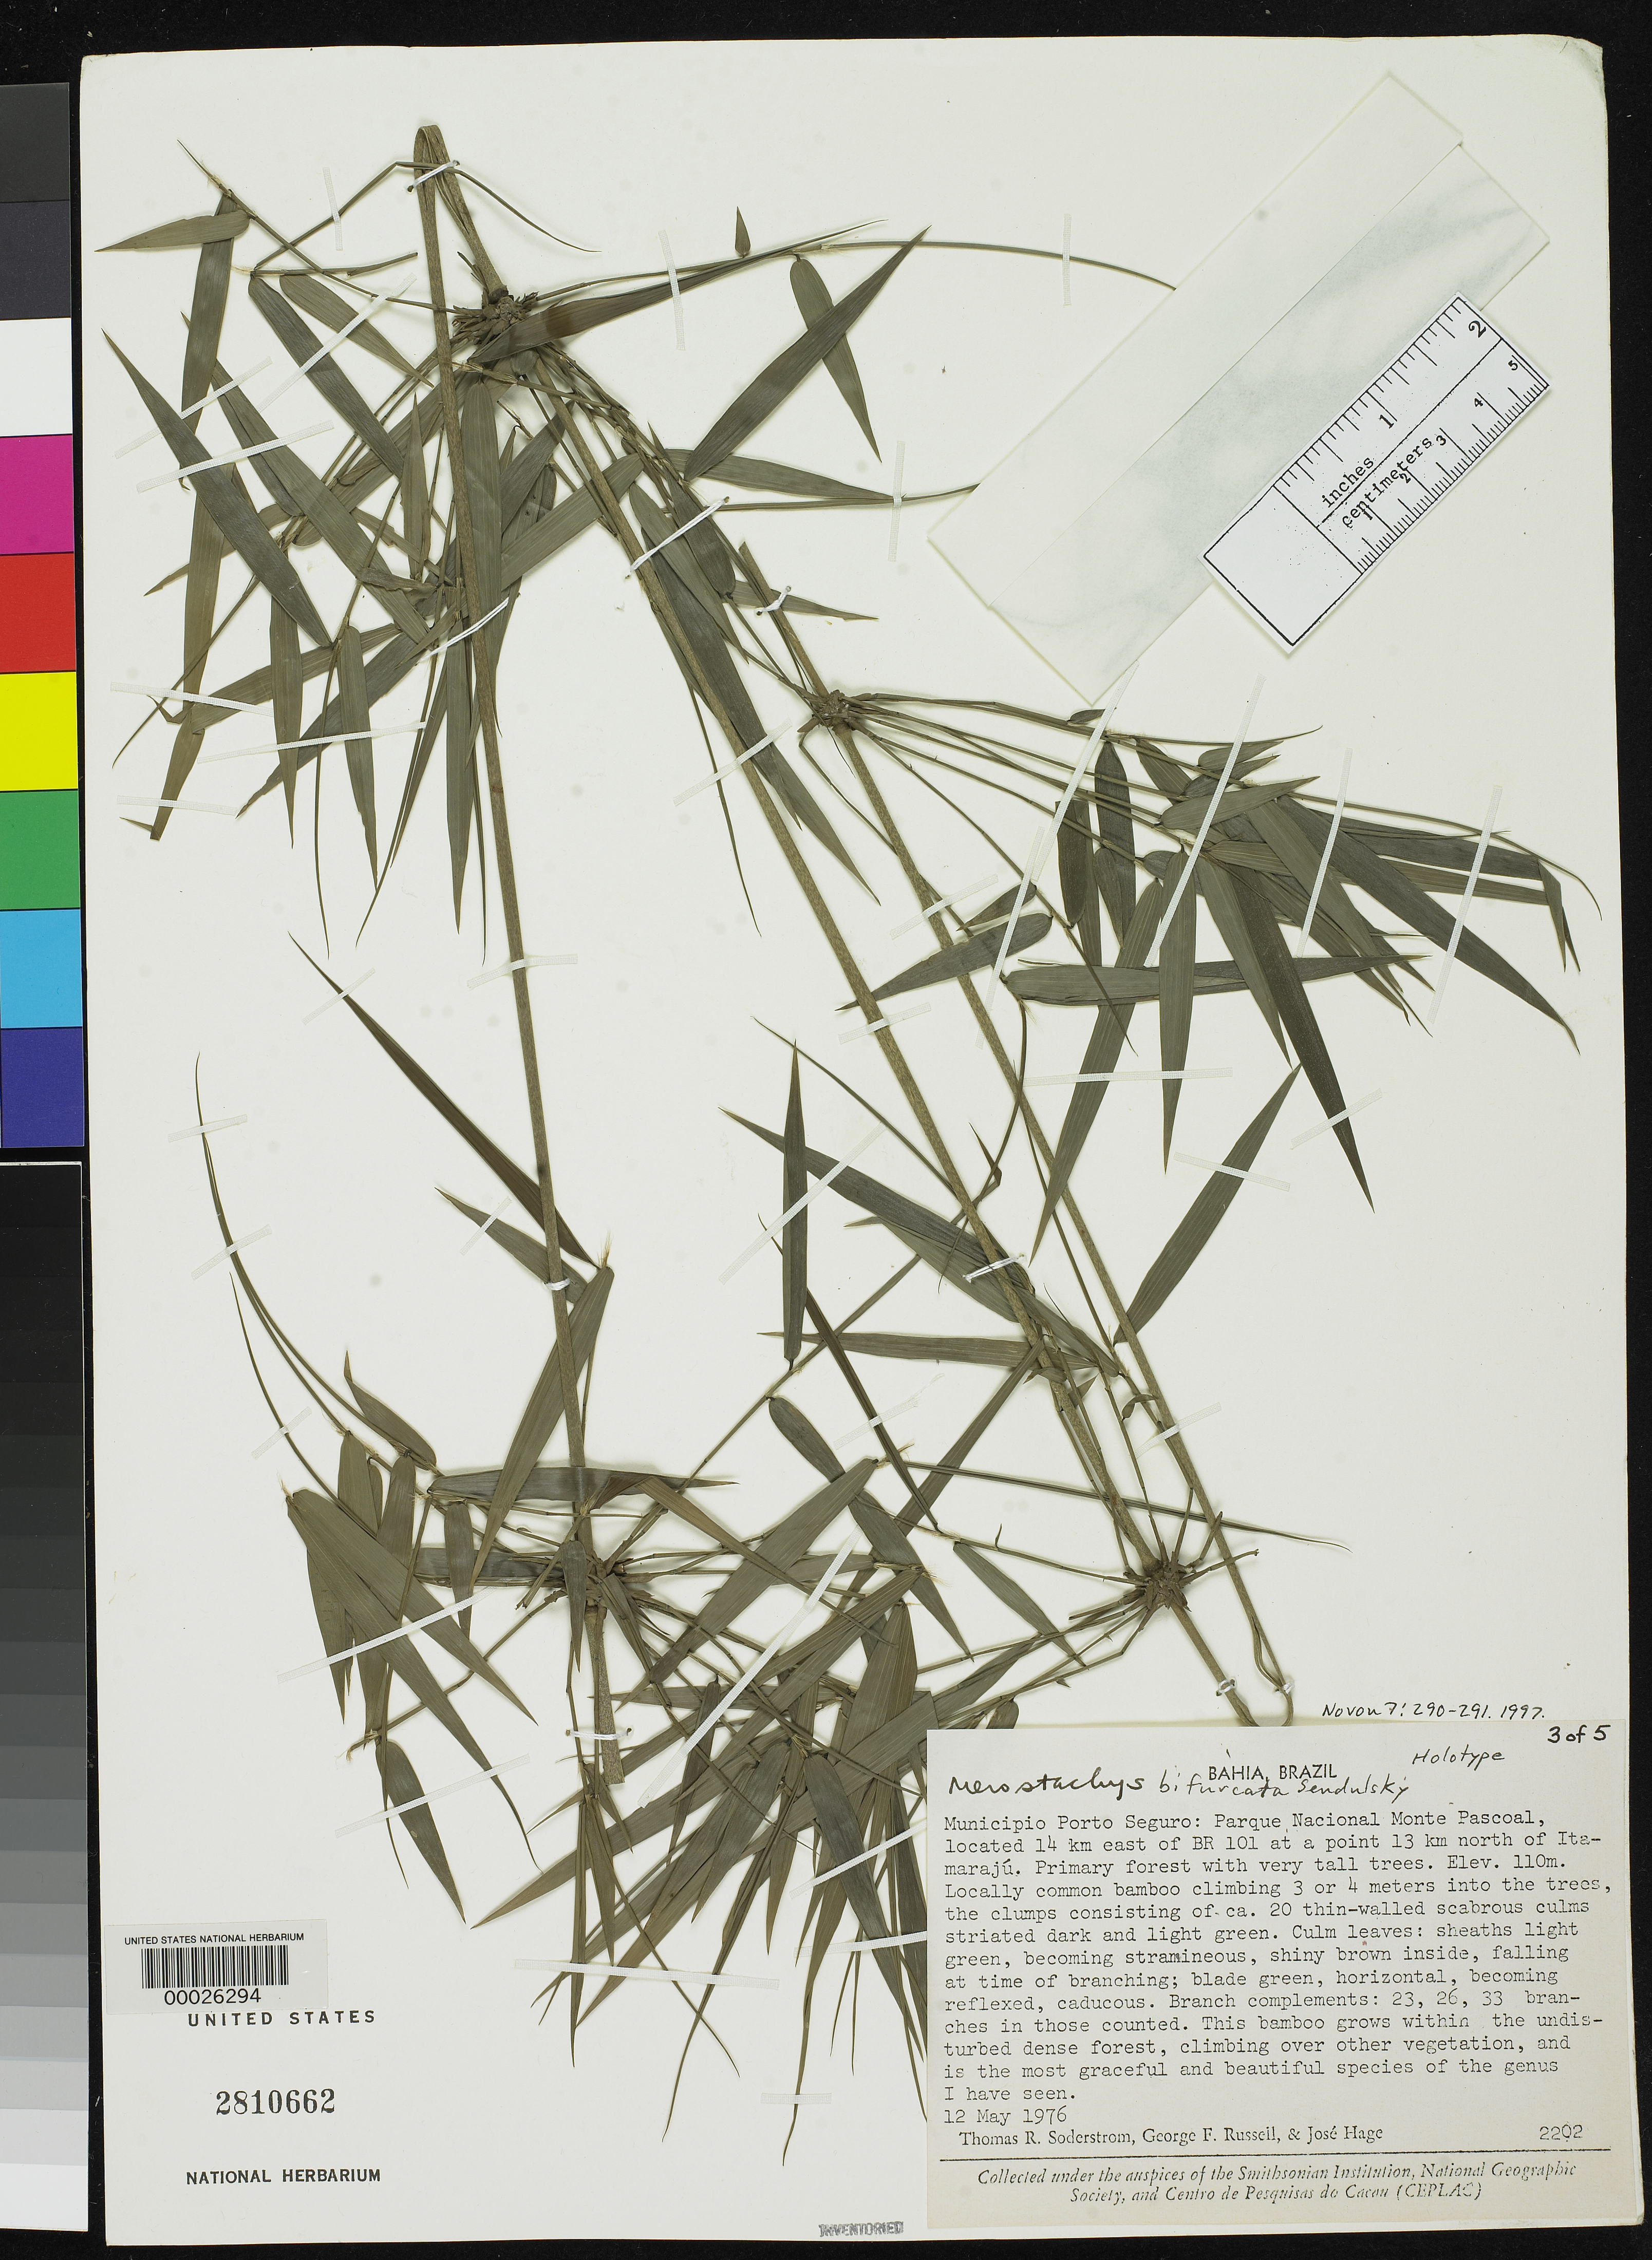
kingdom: Plantae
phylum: Tracheophyta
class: Liliopsida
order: Poales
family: Poaceae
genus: Merostachys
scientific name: Merostachys bifurcata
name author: Send.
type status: Holotype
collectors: T. R. Soderstrom, G. Russell & J. Hage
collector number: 2202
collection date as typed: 12 May 1976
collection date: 1976-05-12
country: Brazil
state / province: Bahia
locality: Municipio Porto Seguro: Parque Nacional Monte Pascoal, located 14 km east of BR 101 at a point 13 km north of Itamarajú.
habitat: Primary forest with very tall trees.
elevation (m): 110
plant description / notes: Holotype mounted on 5 sheets.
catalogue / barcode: US 2810662